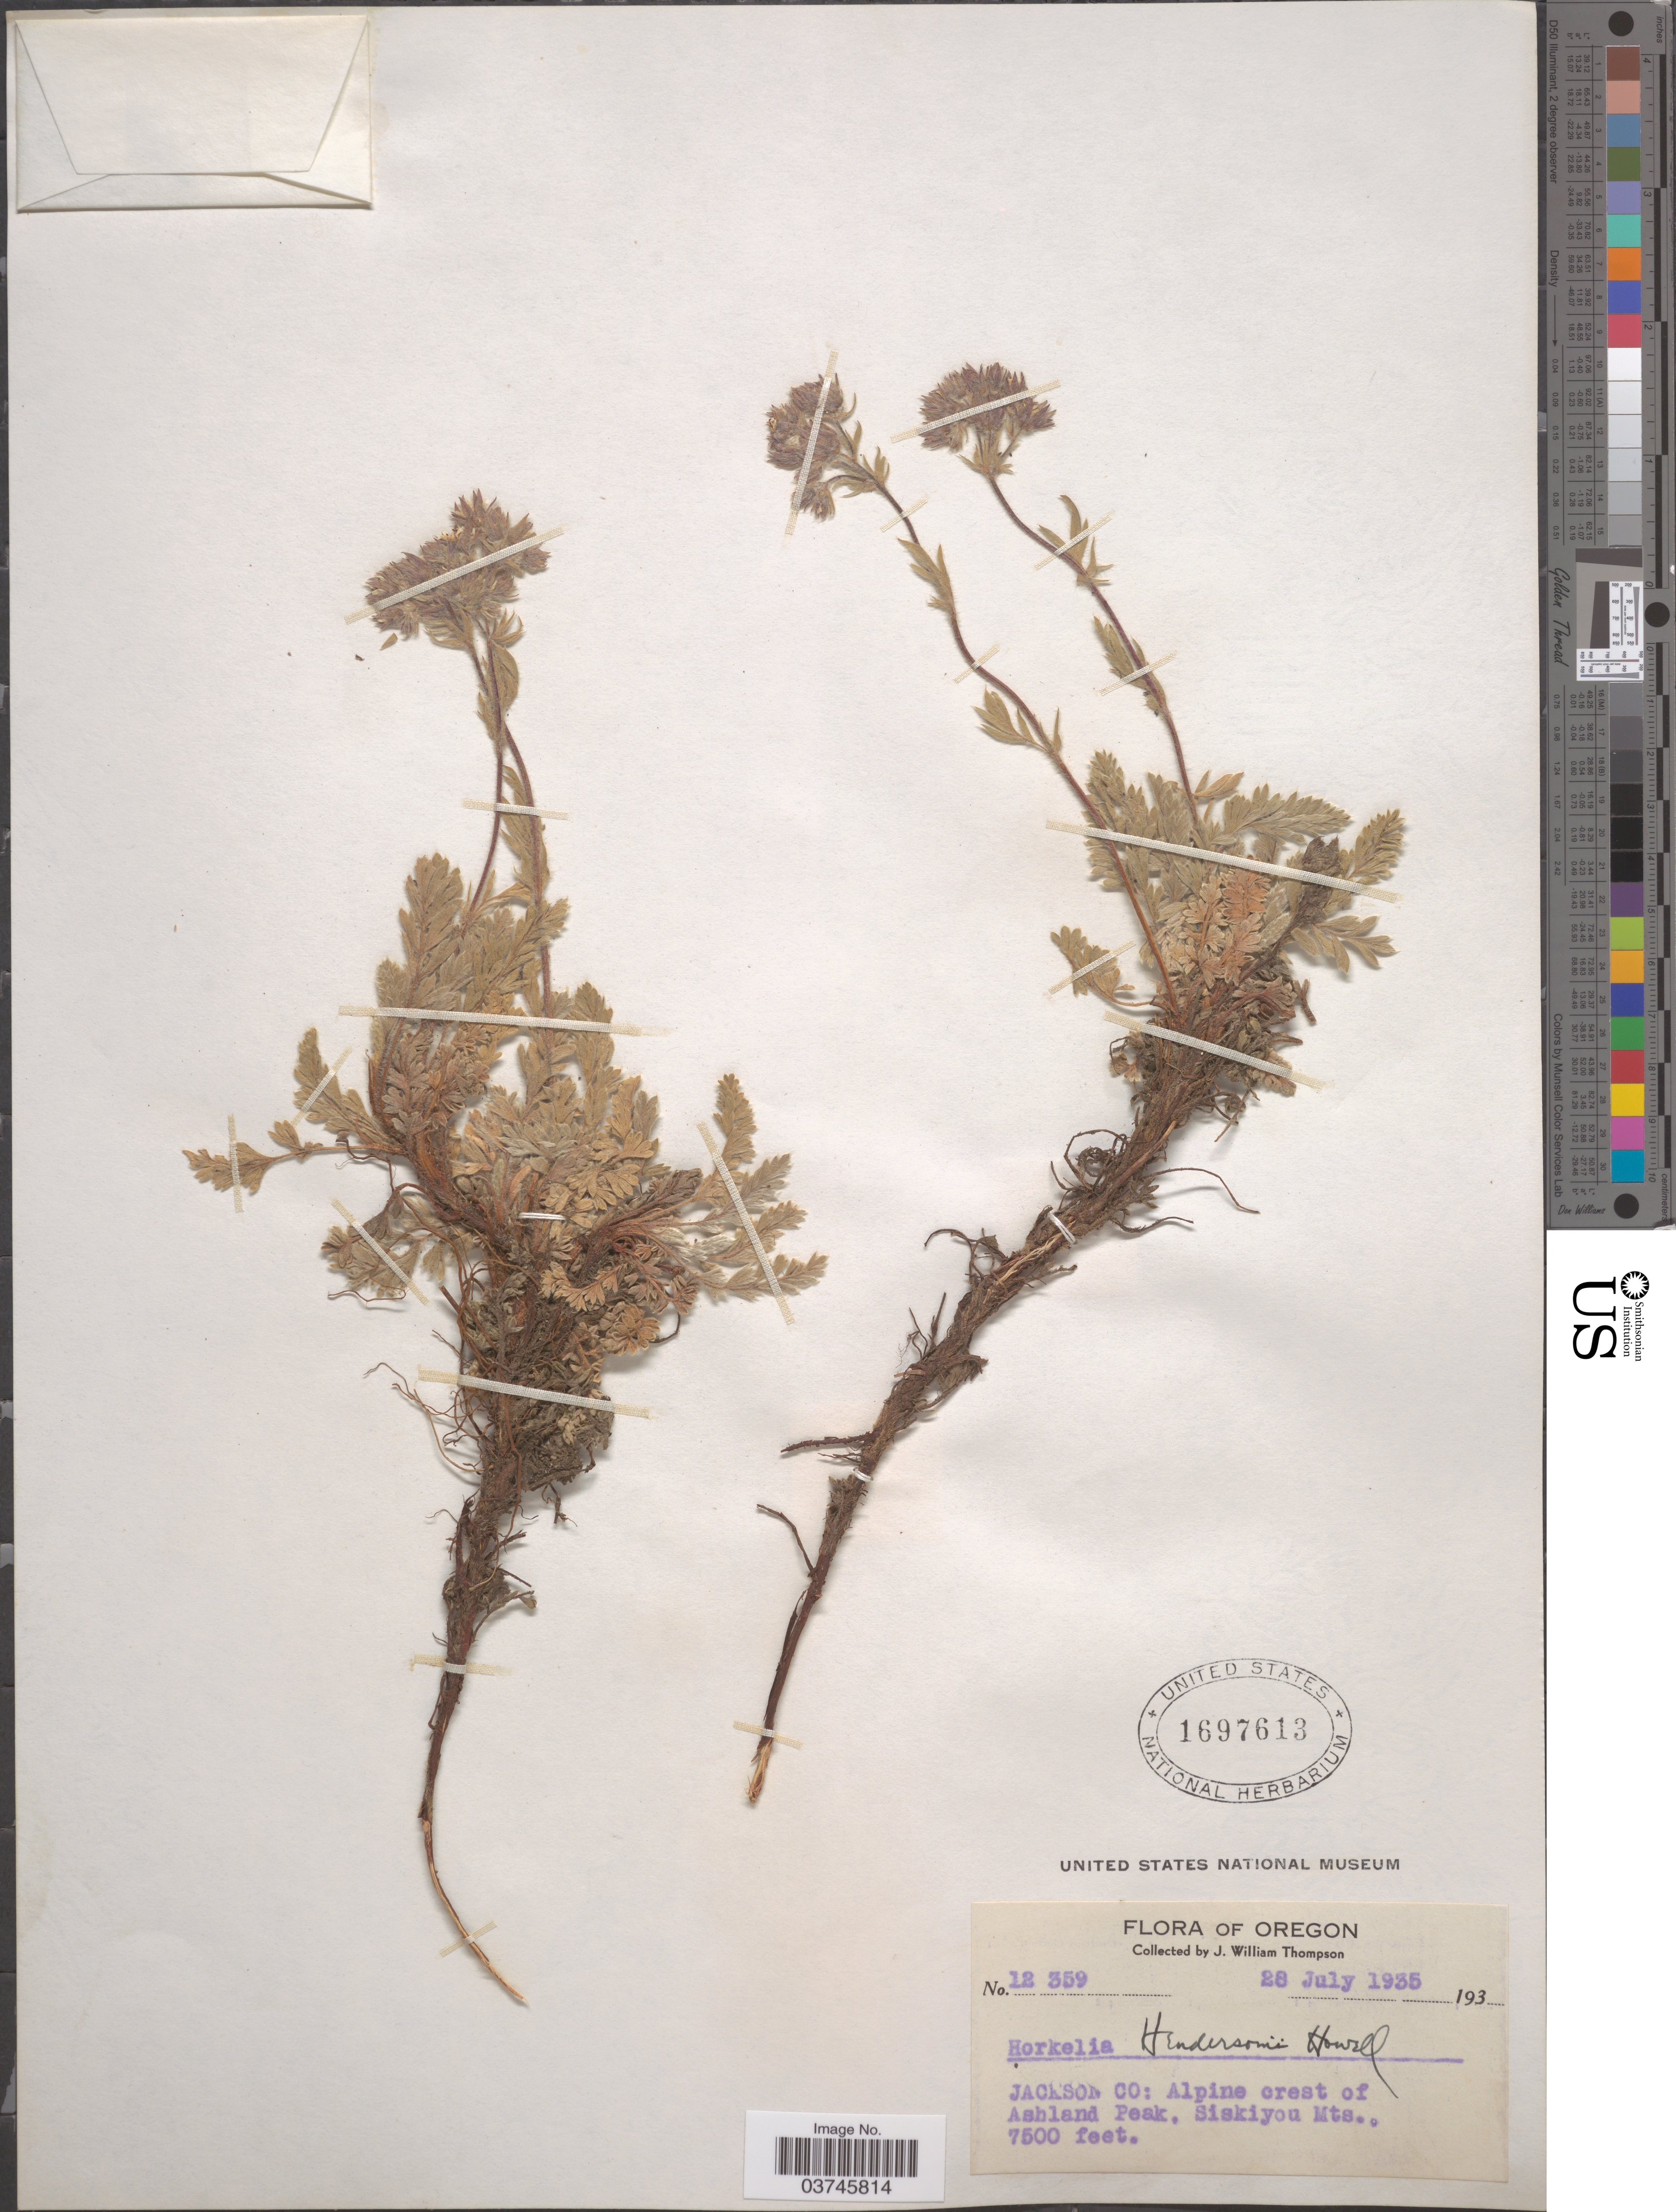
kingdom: Plantae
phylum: Tracheophyta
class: Magnoliopsida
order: Rosales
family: Rosaceae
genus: Potentilla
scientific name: Potentilla hendersonii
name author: (Howell) J.T. Howell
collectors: J. W. Thompson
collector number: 12359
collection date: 1935-07-28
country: United States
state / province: Oregon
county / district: Jackson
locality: Jackson Co: Alpine crest of Ashland Peak, Siskiyou Mts.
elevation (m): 2286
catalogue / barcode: US 1697613